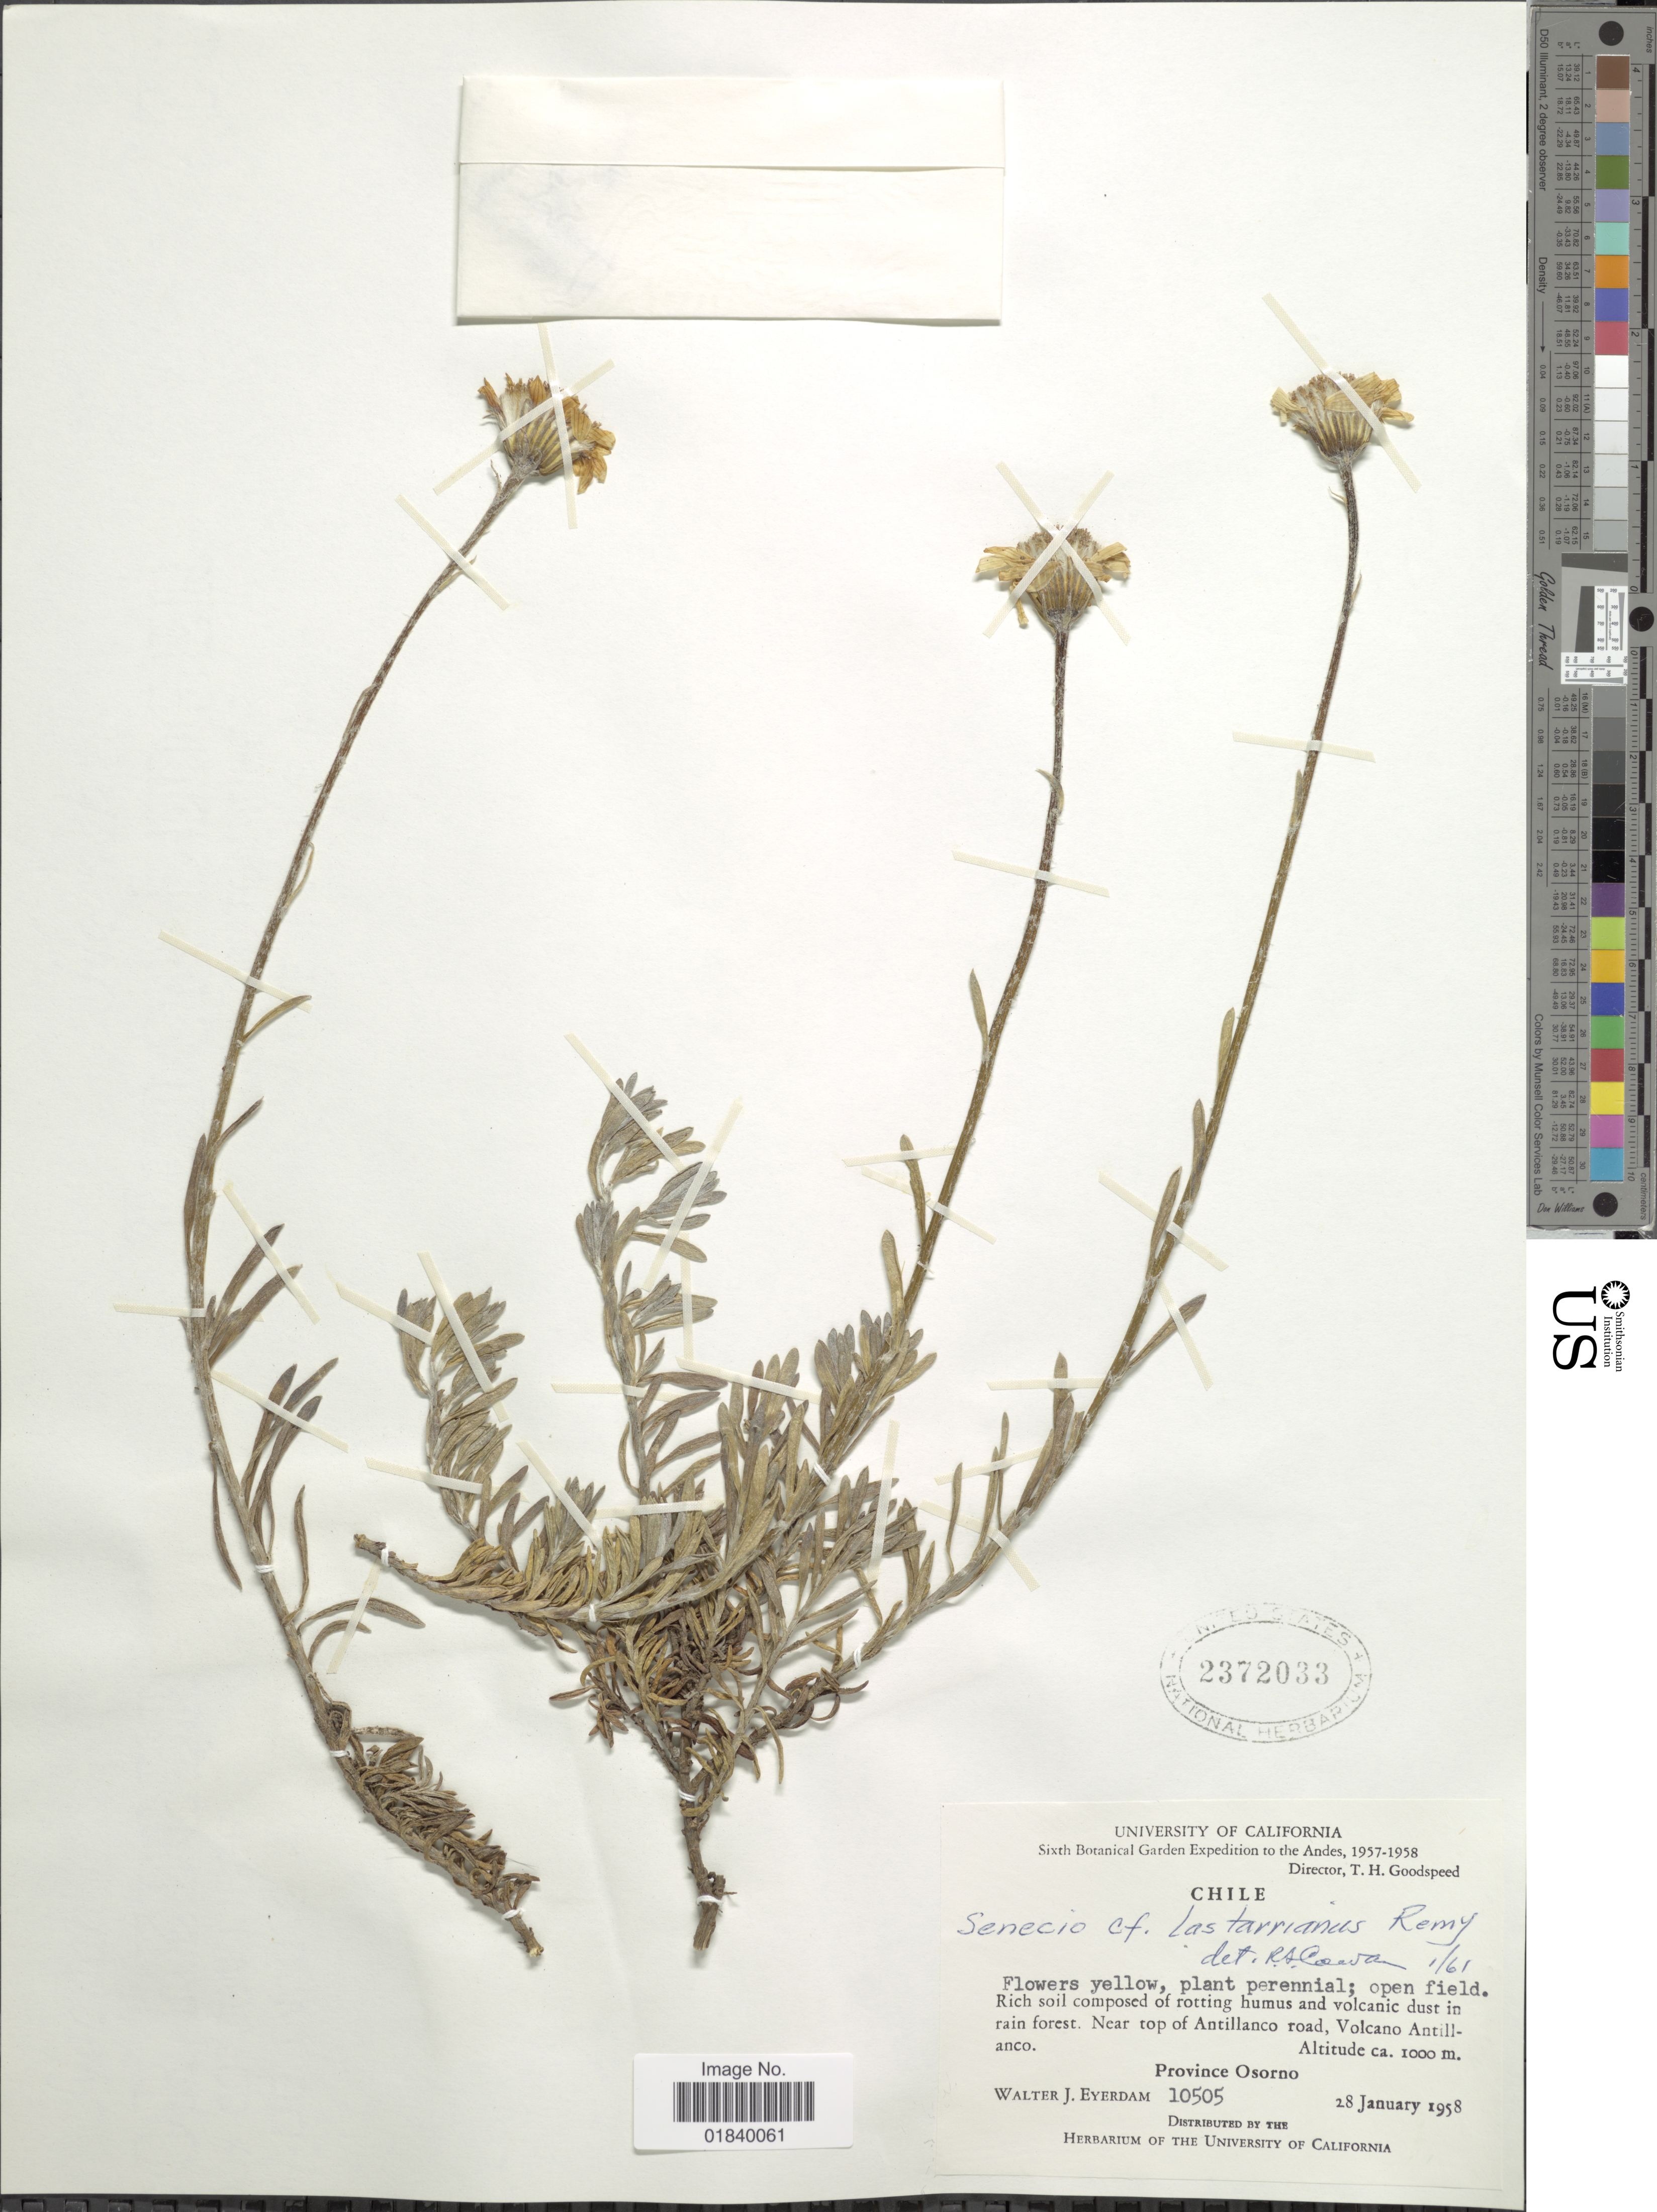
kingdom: Plantae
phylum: Tracheophyta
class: Magnoliopsida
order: Asterales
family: Asteraceae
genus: Senecio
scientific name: Senecio lastarrianus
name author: J. Rémy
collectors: W. J. Eyerdam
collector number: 10505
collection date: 1958-01-28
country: Chile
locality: Chile. Near top of Antillanco road, Volcano Antillanco. Province Osorno.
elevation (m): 1000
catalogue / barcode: US 2372033